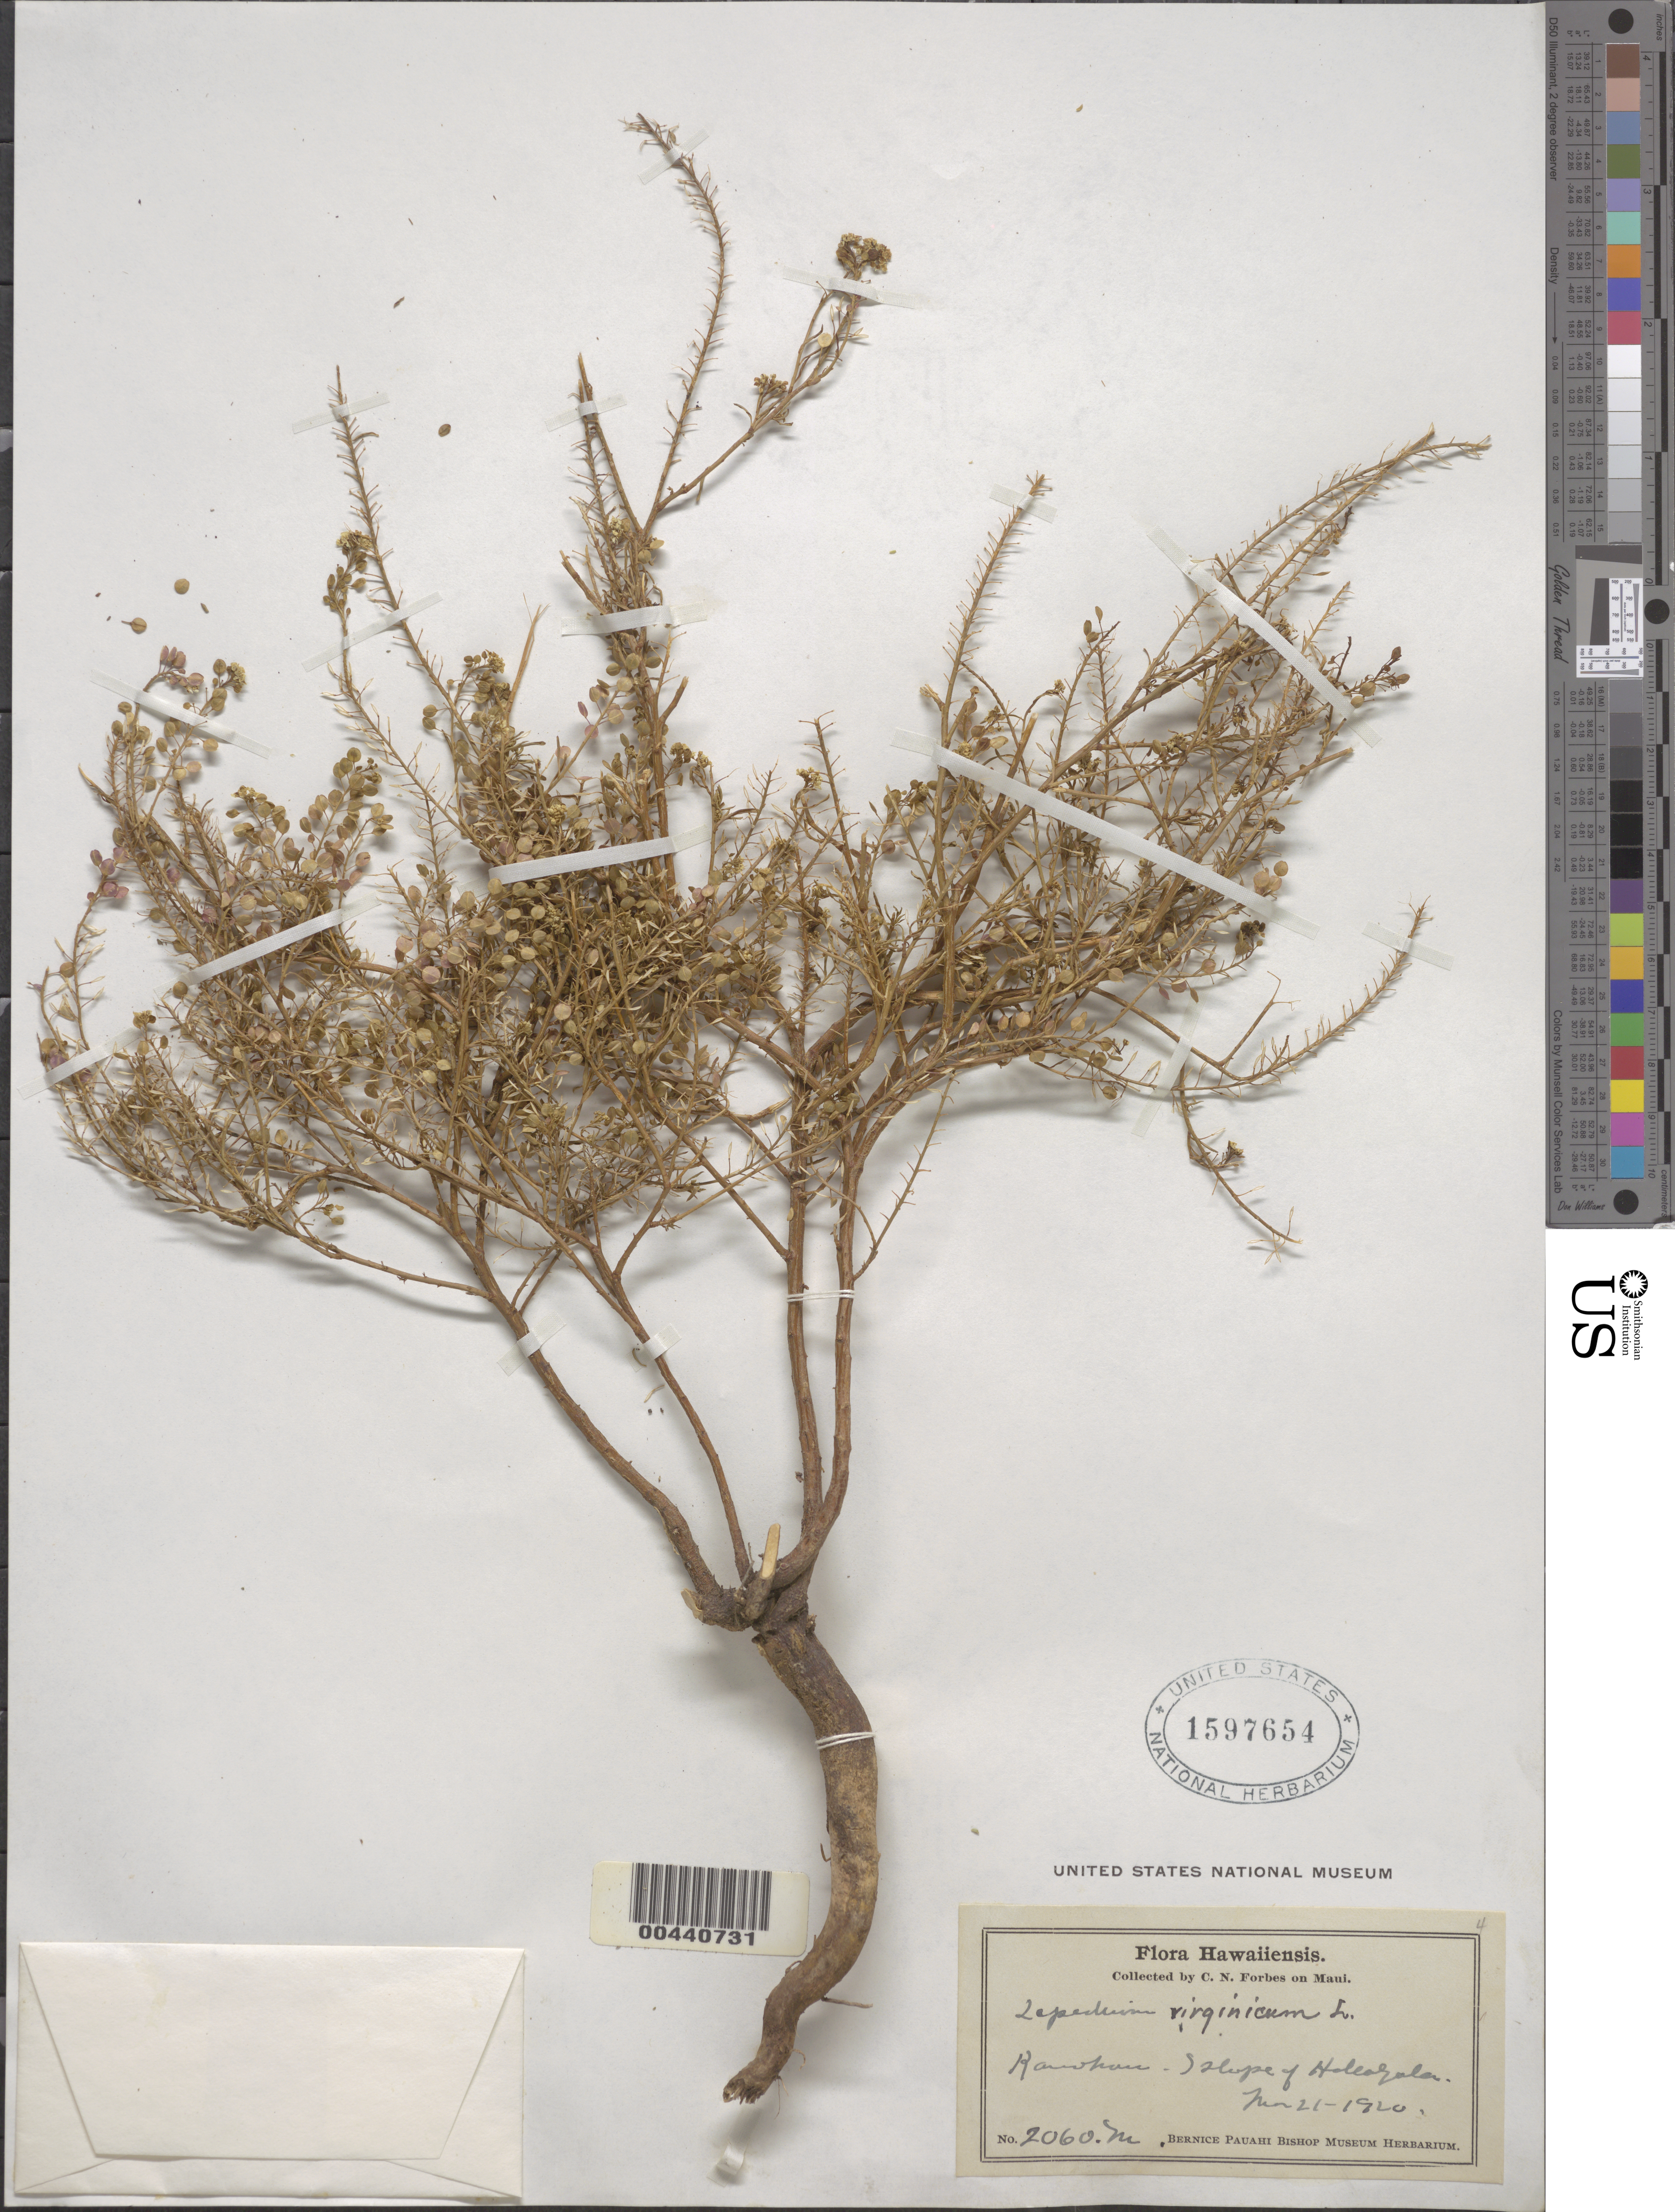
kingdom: Plantae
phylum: Tracheophyta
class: Magnoliopsida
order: Brassicales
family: Brassicaceae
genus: Lepidium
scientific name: Lepidium virginicum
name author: L.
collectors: C. N. Forbes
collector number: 2060.M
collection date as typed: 21 Mar 1920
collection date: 1920-03-21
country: United States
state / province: Hawaii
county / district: Maui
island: Maui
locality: Kauohau, S slope of Haleakala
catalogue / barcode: US 1597654